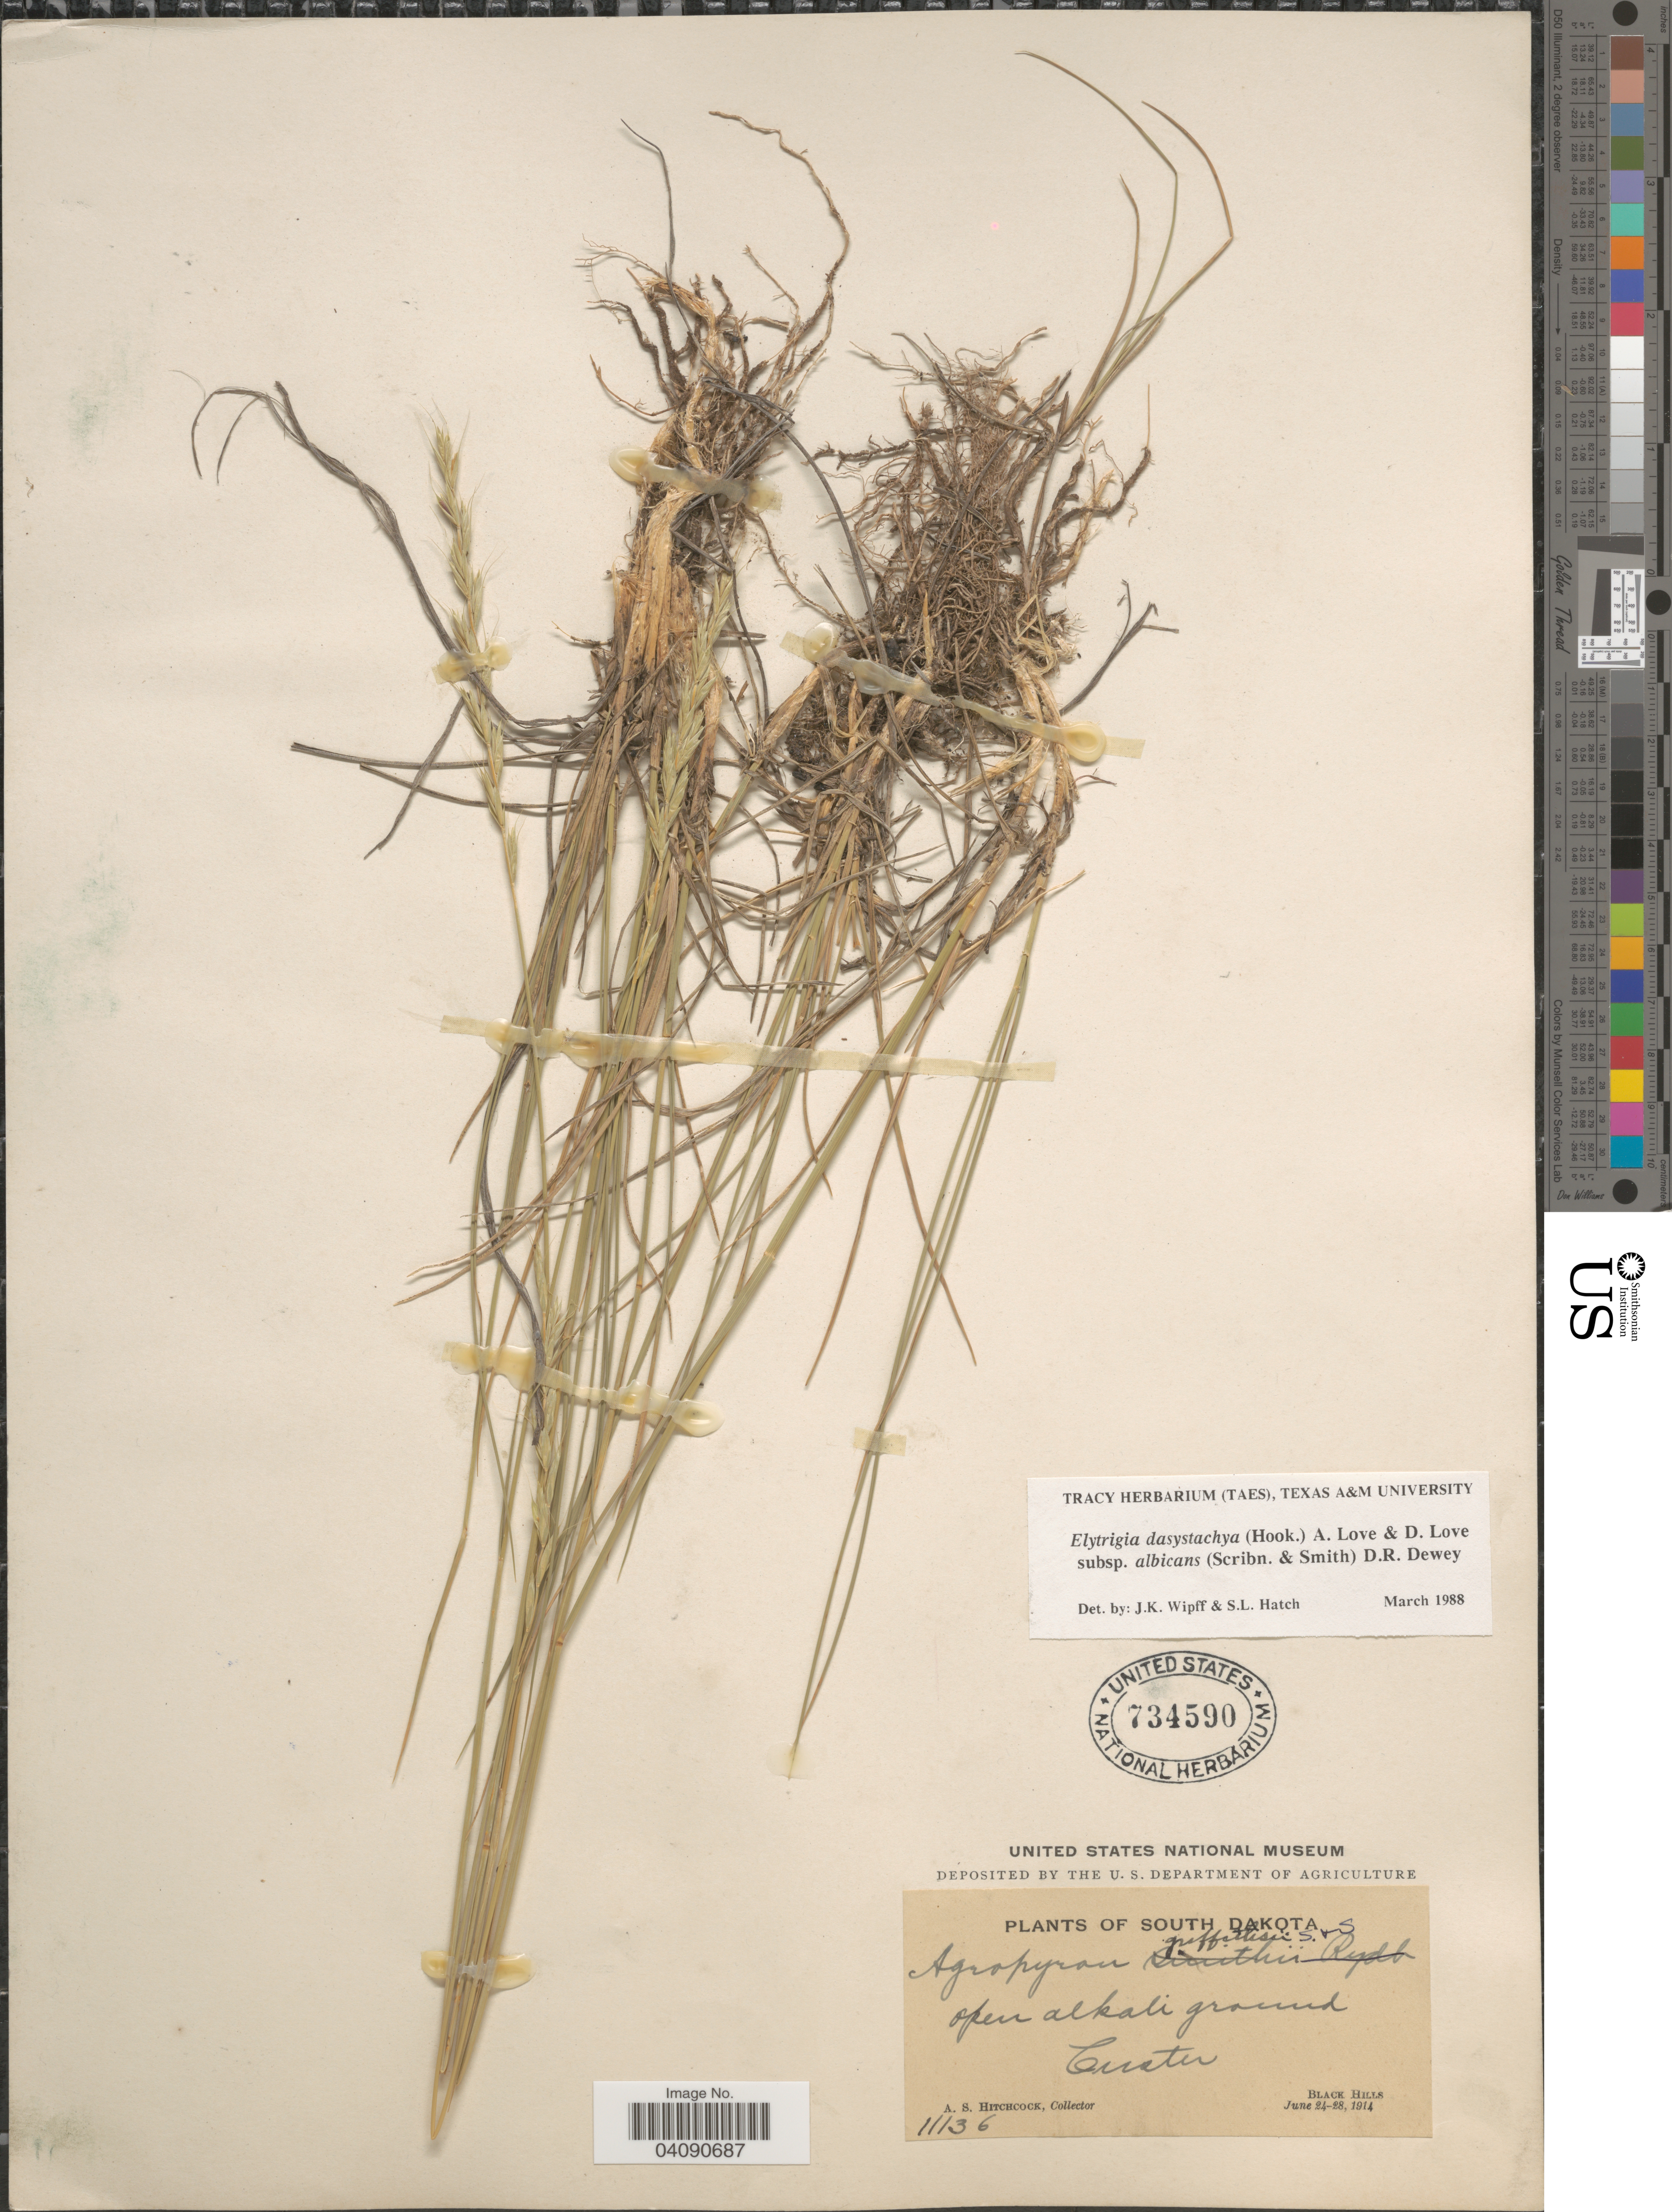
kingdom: Plantae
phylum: Tracheophyta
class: Liliopsida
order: Poales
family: Poaceae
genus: Elymus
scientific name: Elymus albicans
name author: (Scribn. & J.G. Sm.) Á. Löve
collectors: A. S. Hitchcock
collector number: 1136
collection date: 1914-06-24/1914-06-28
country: United States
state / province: South Dakota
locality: Open alkali ground. Custer. Black Hills.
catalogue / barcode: US 734590